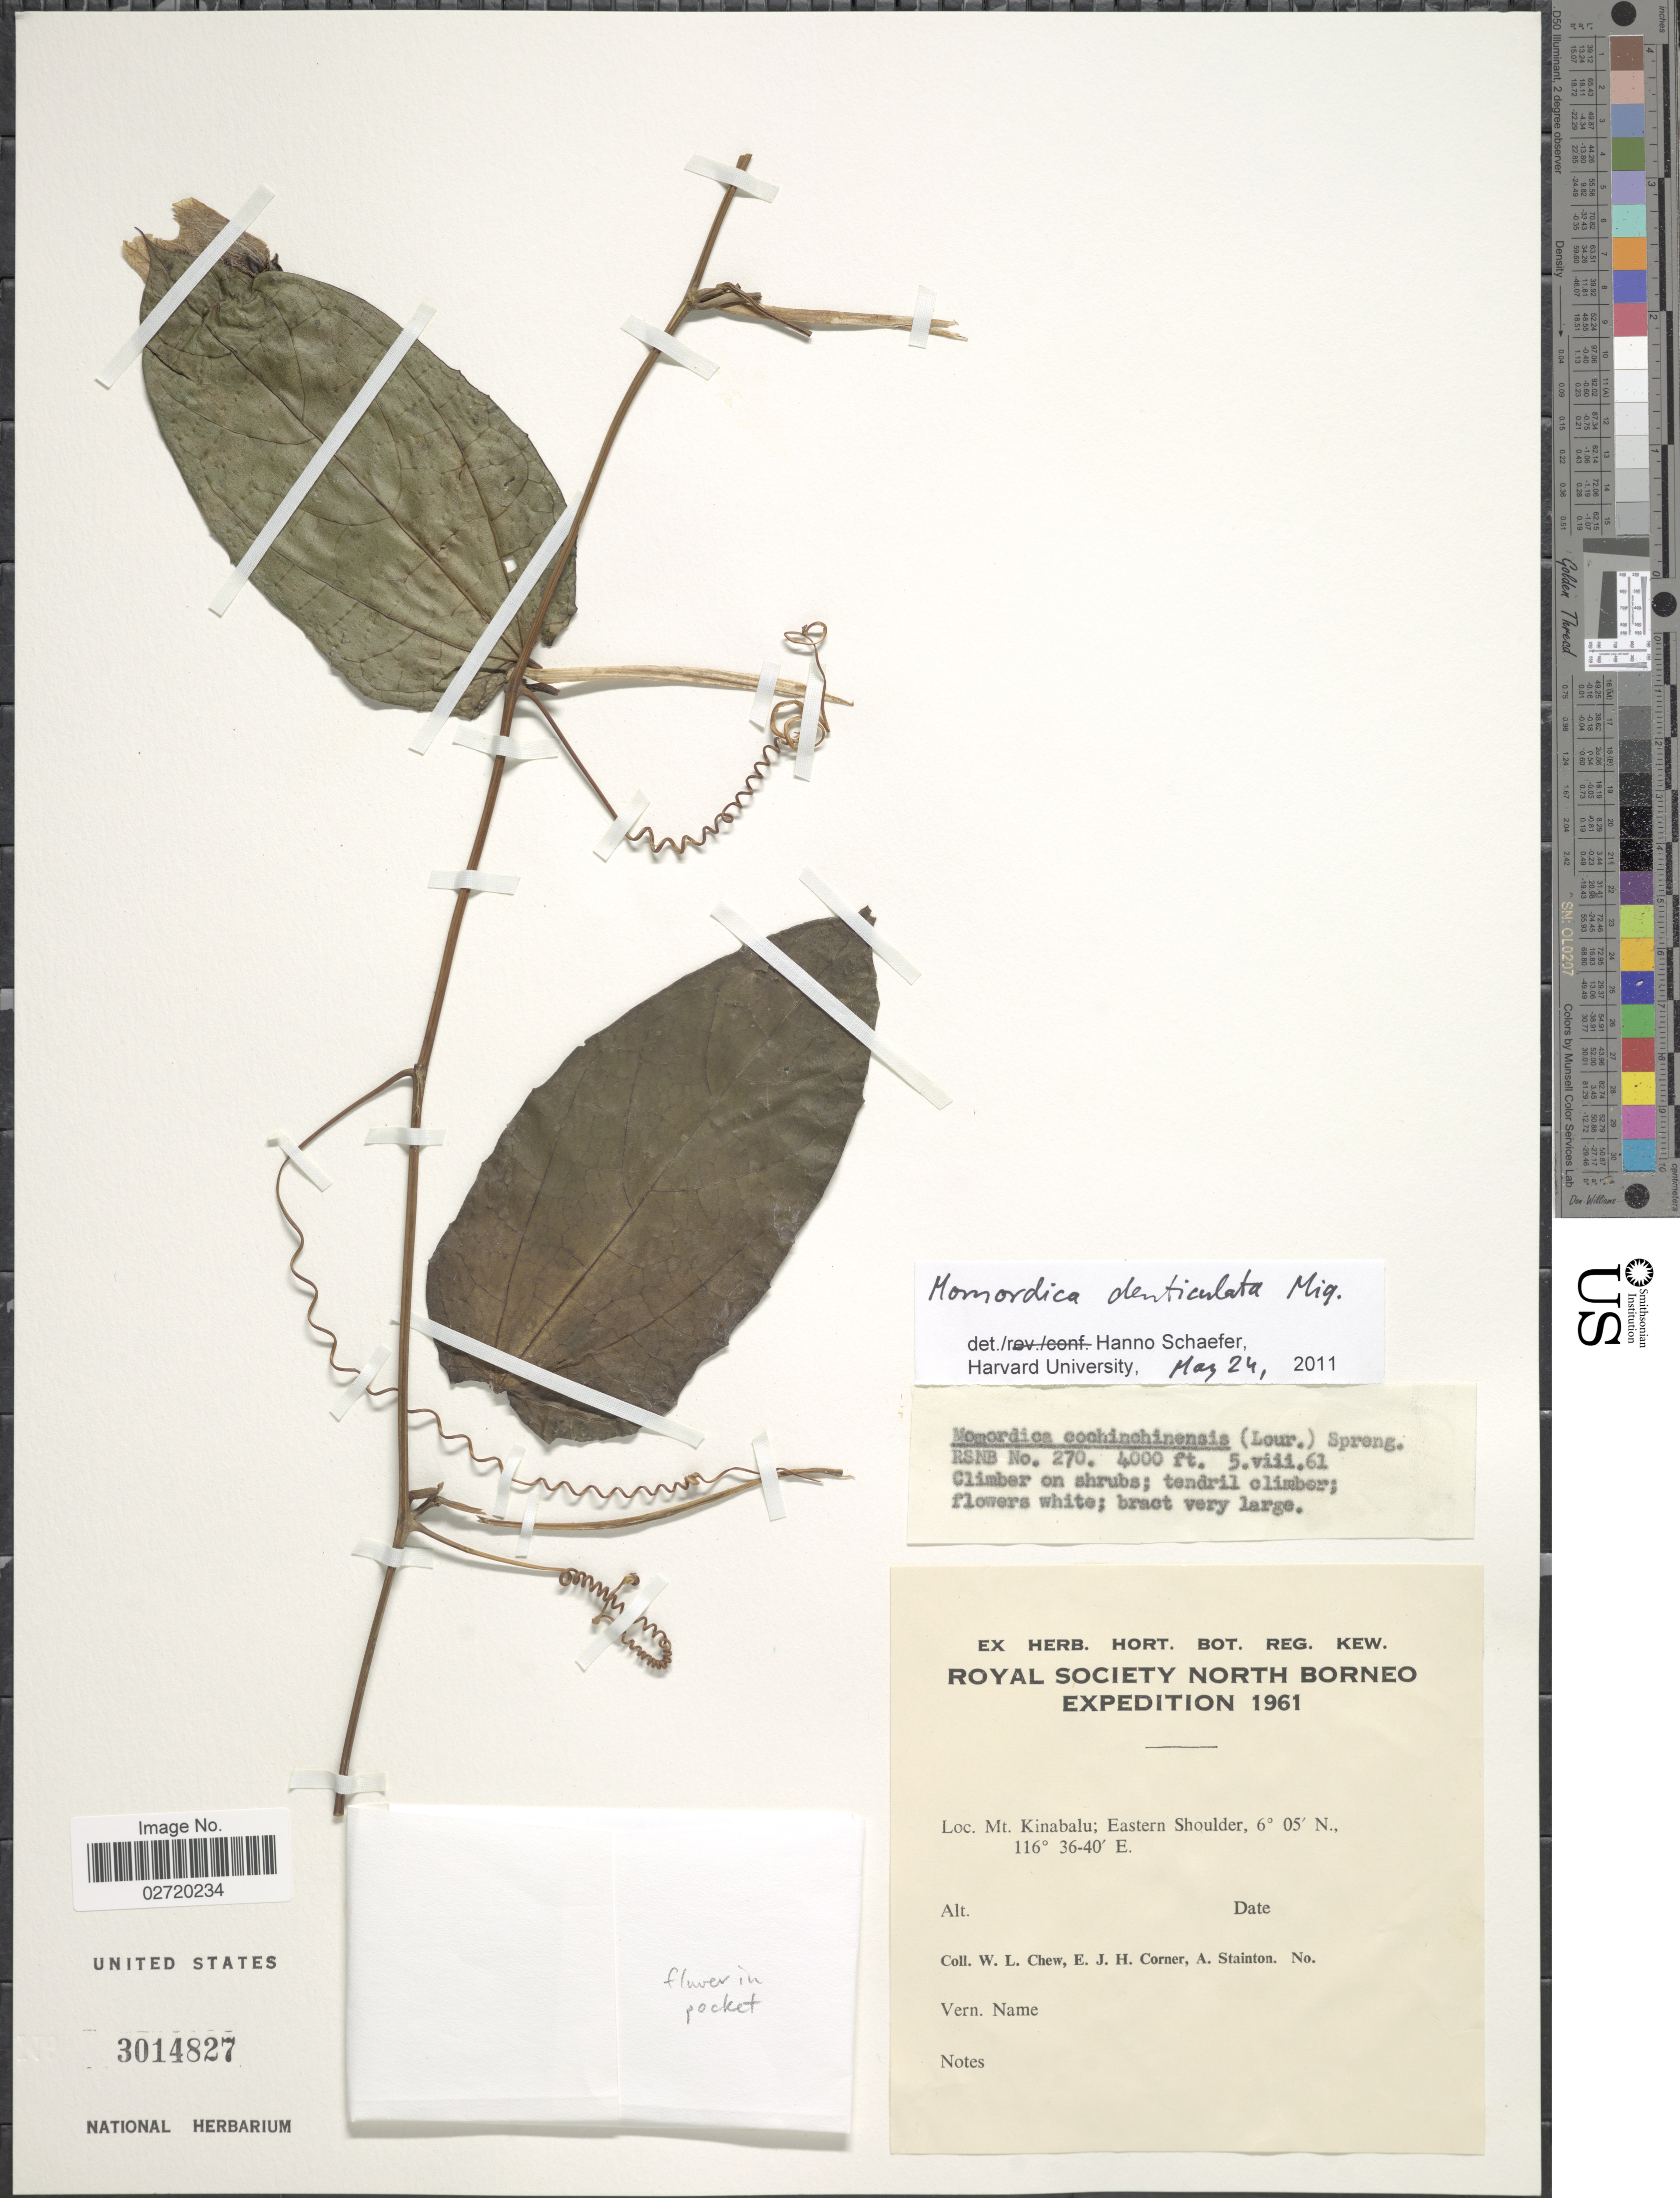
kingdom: Plantae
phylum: Tracheophyta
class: Magnoliopsida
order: Cucurbitales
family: Cucurbitaceae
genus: Momordica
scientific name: Momordica denticulata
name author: Miq.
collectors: W. Chew, E. Corner & A. Stainton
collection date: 1961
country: Malaysia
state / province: Sabah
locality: Royal Society North Borneo, Mt. Kinabalu: Eastern Shoulder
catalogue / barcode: US 3014827